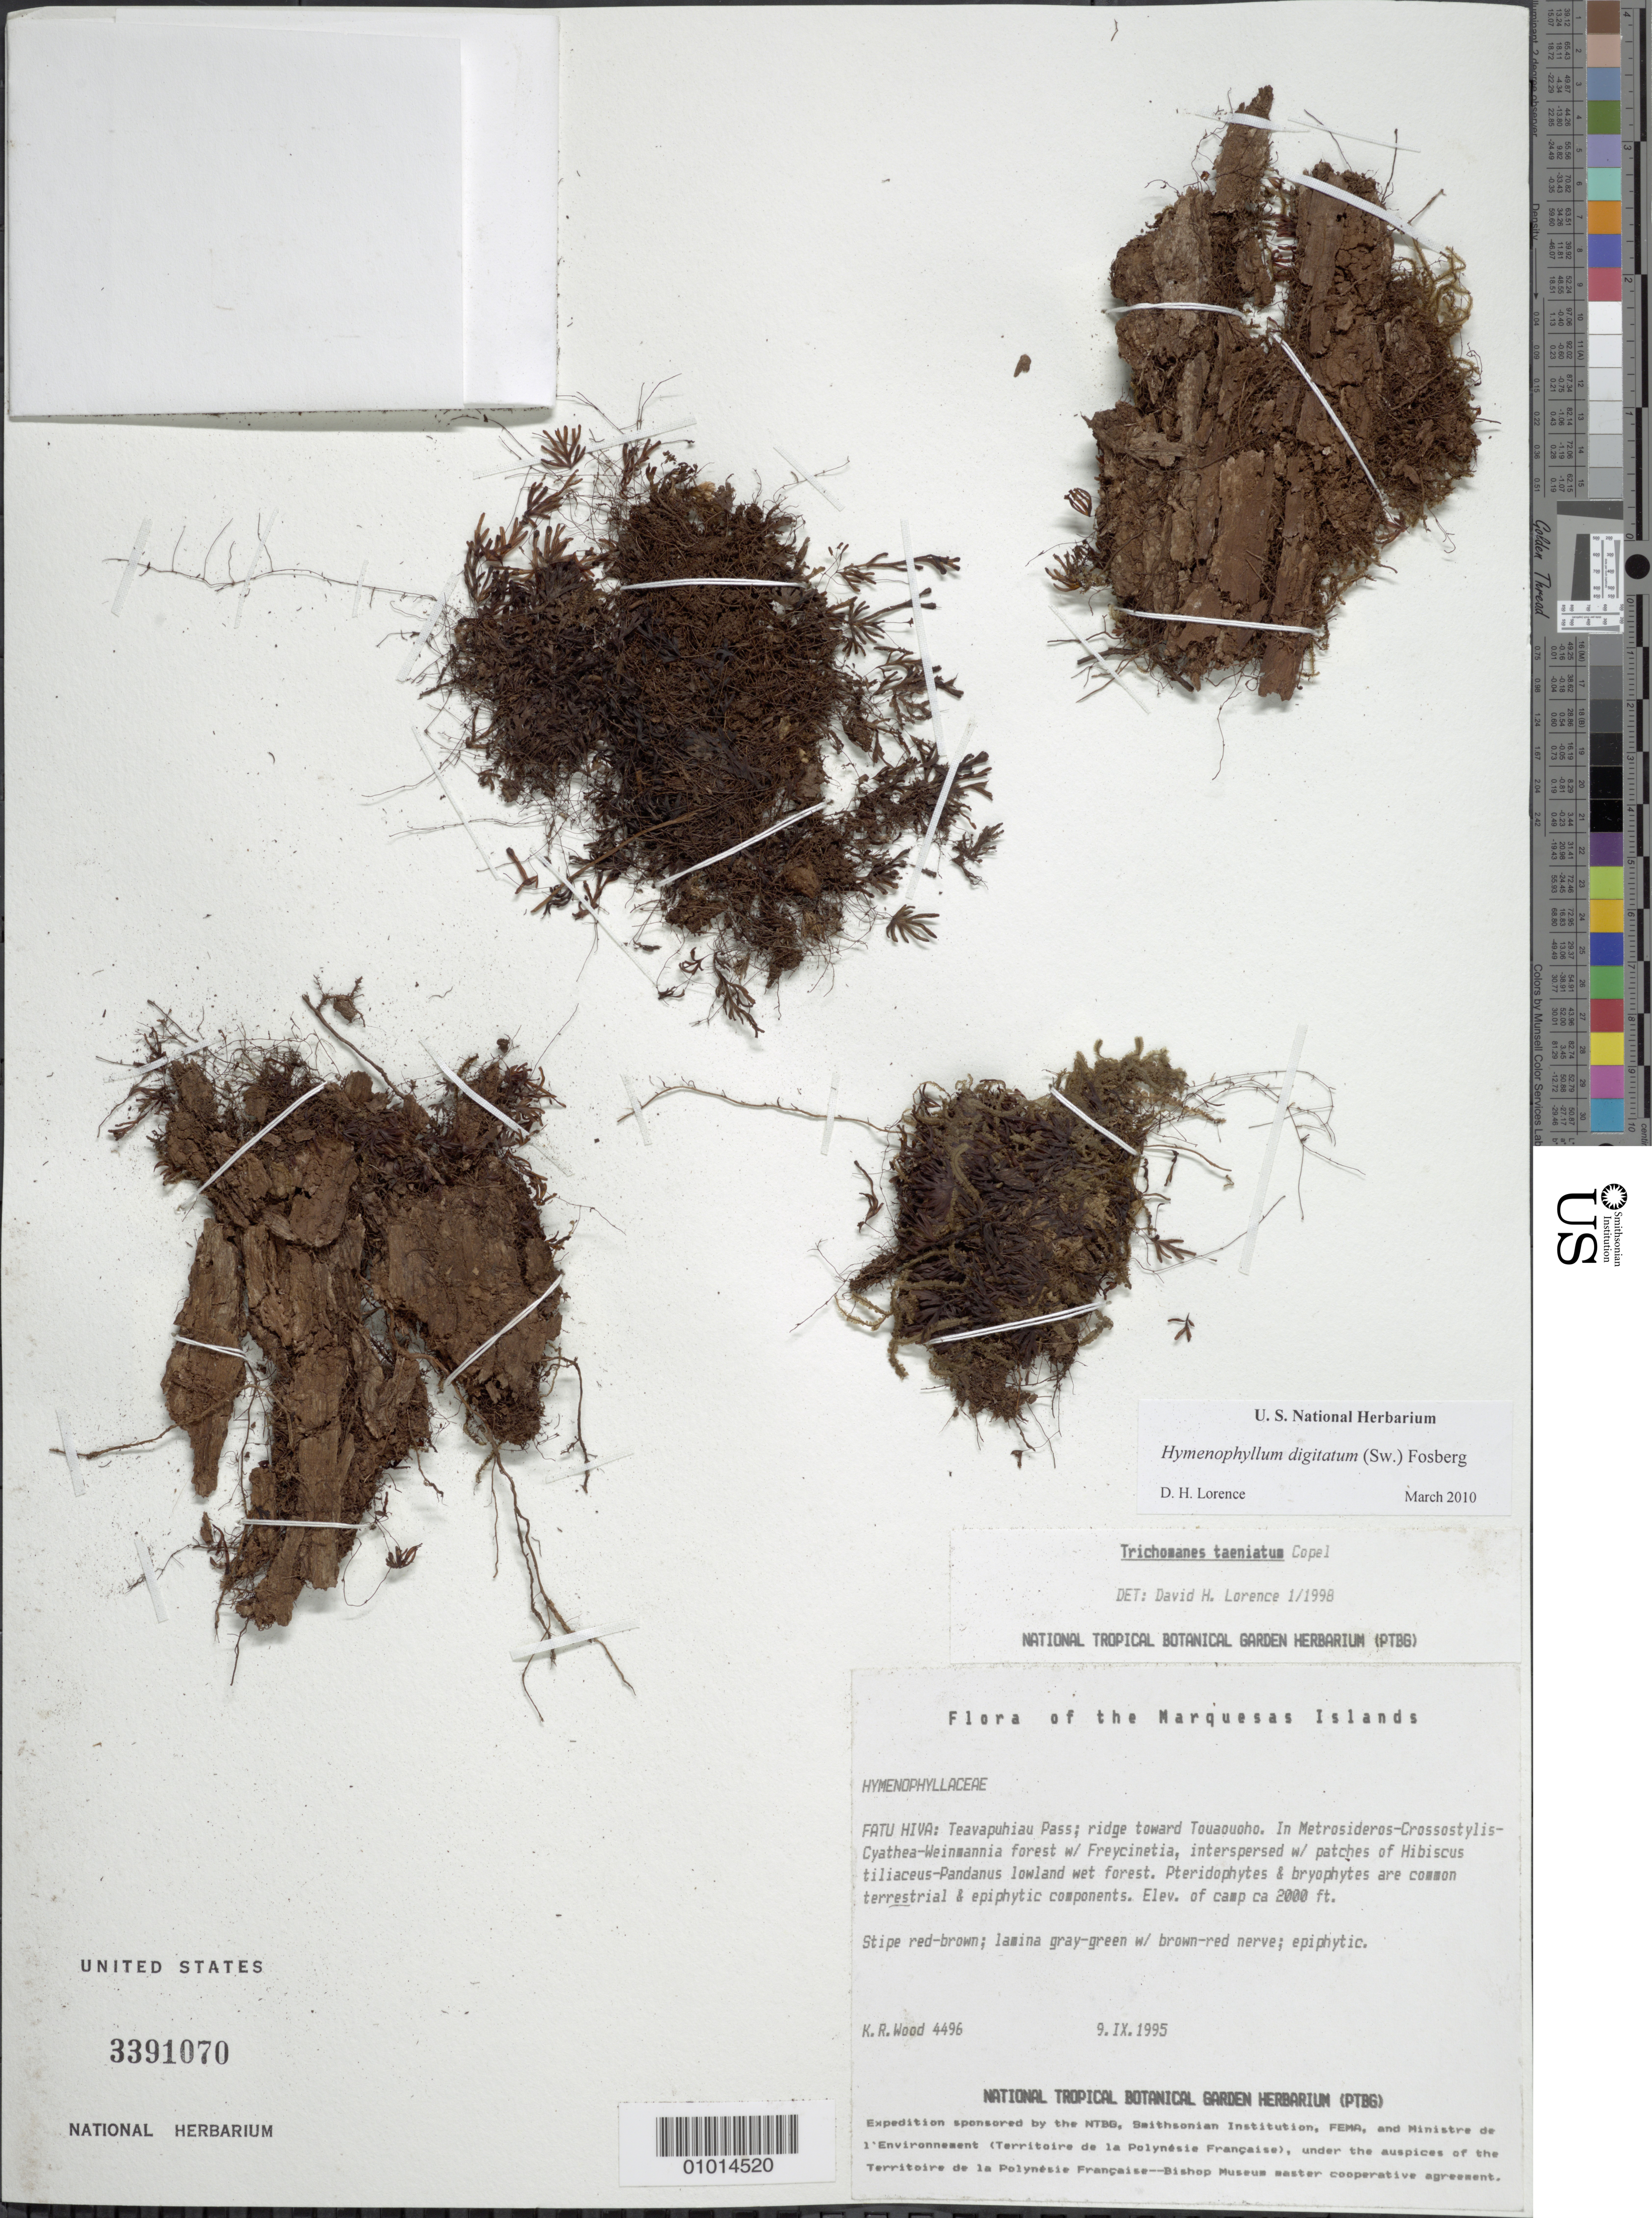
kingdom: Plantae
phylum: Tracheophyta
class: Polypodiopsida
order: Hymenophyllales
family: Hymenophyllaceae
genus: Hymenophyllum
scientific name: Hymenophyllum digitatum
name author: (Sw.) Fosberg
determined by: Lorence, David H., (PTBG), National Tropical Botanical Garden (UNITED STATES)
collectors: K. R. Wood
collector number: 4496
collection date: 1995-09-09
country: French Polynesia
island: Fatu Hiva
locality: Teavapuhiau Pass, ridge toward Touaouoho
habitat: Metrosideros-Crossostylis-Cyathea-Weinmannia w/ Freycinetia; interspersed w/ Hibiscus tiliaceus-Pandanus lowland wet forest; pteridophytes & bryophytes are common terrestrial & epiphytic components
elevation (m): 610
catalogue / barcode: US 3391070